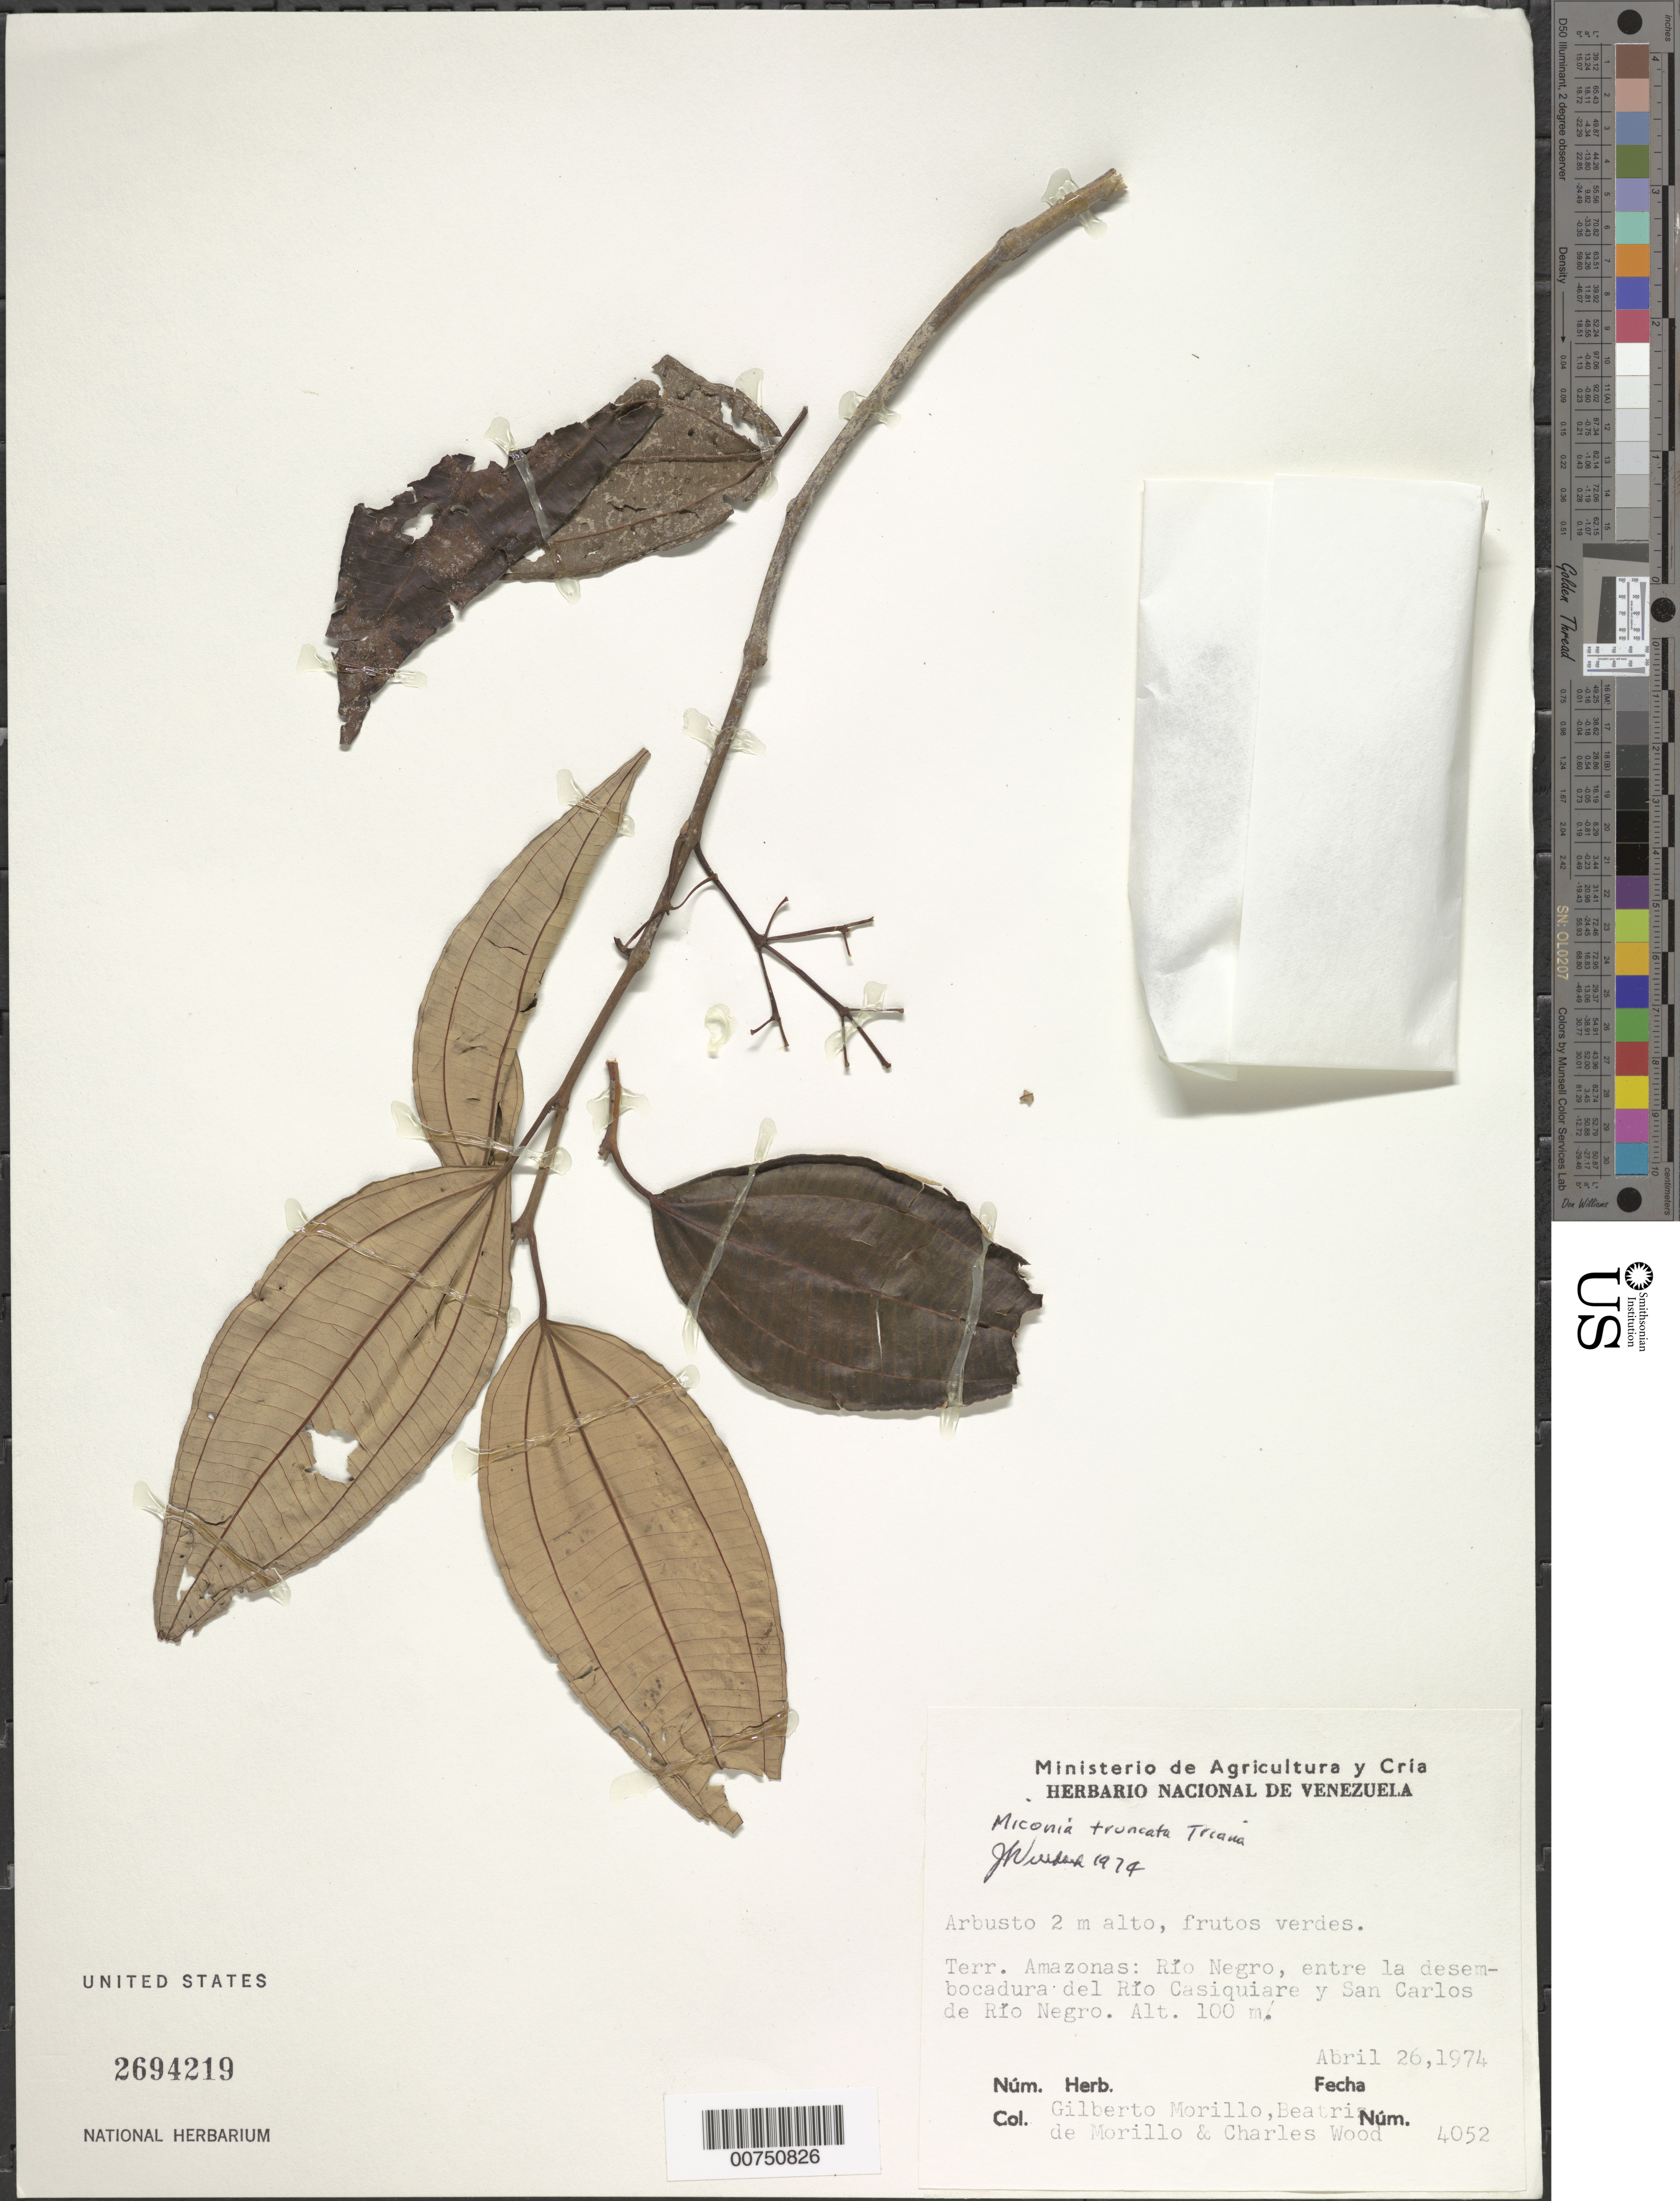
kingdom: Plantae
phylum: Tracheophyta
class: Magnoliopsida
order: Myrtales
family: Melastomataceae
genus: Miconia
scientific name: Miconia truncata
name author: Triana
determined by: Wurdack, John J., (US), US (UNITED STATES)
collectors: G. Morillo, B. Morillo & C. Wood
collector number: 4052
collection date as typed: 26-Apr-74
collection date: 1974-04-26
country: Venezuela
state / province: Amazonas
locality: Río Negro, entre la desembocadura del Río Casiquiare y San Carlos de Río Negro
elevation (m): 100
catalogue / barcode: US 2694219